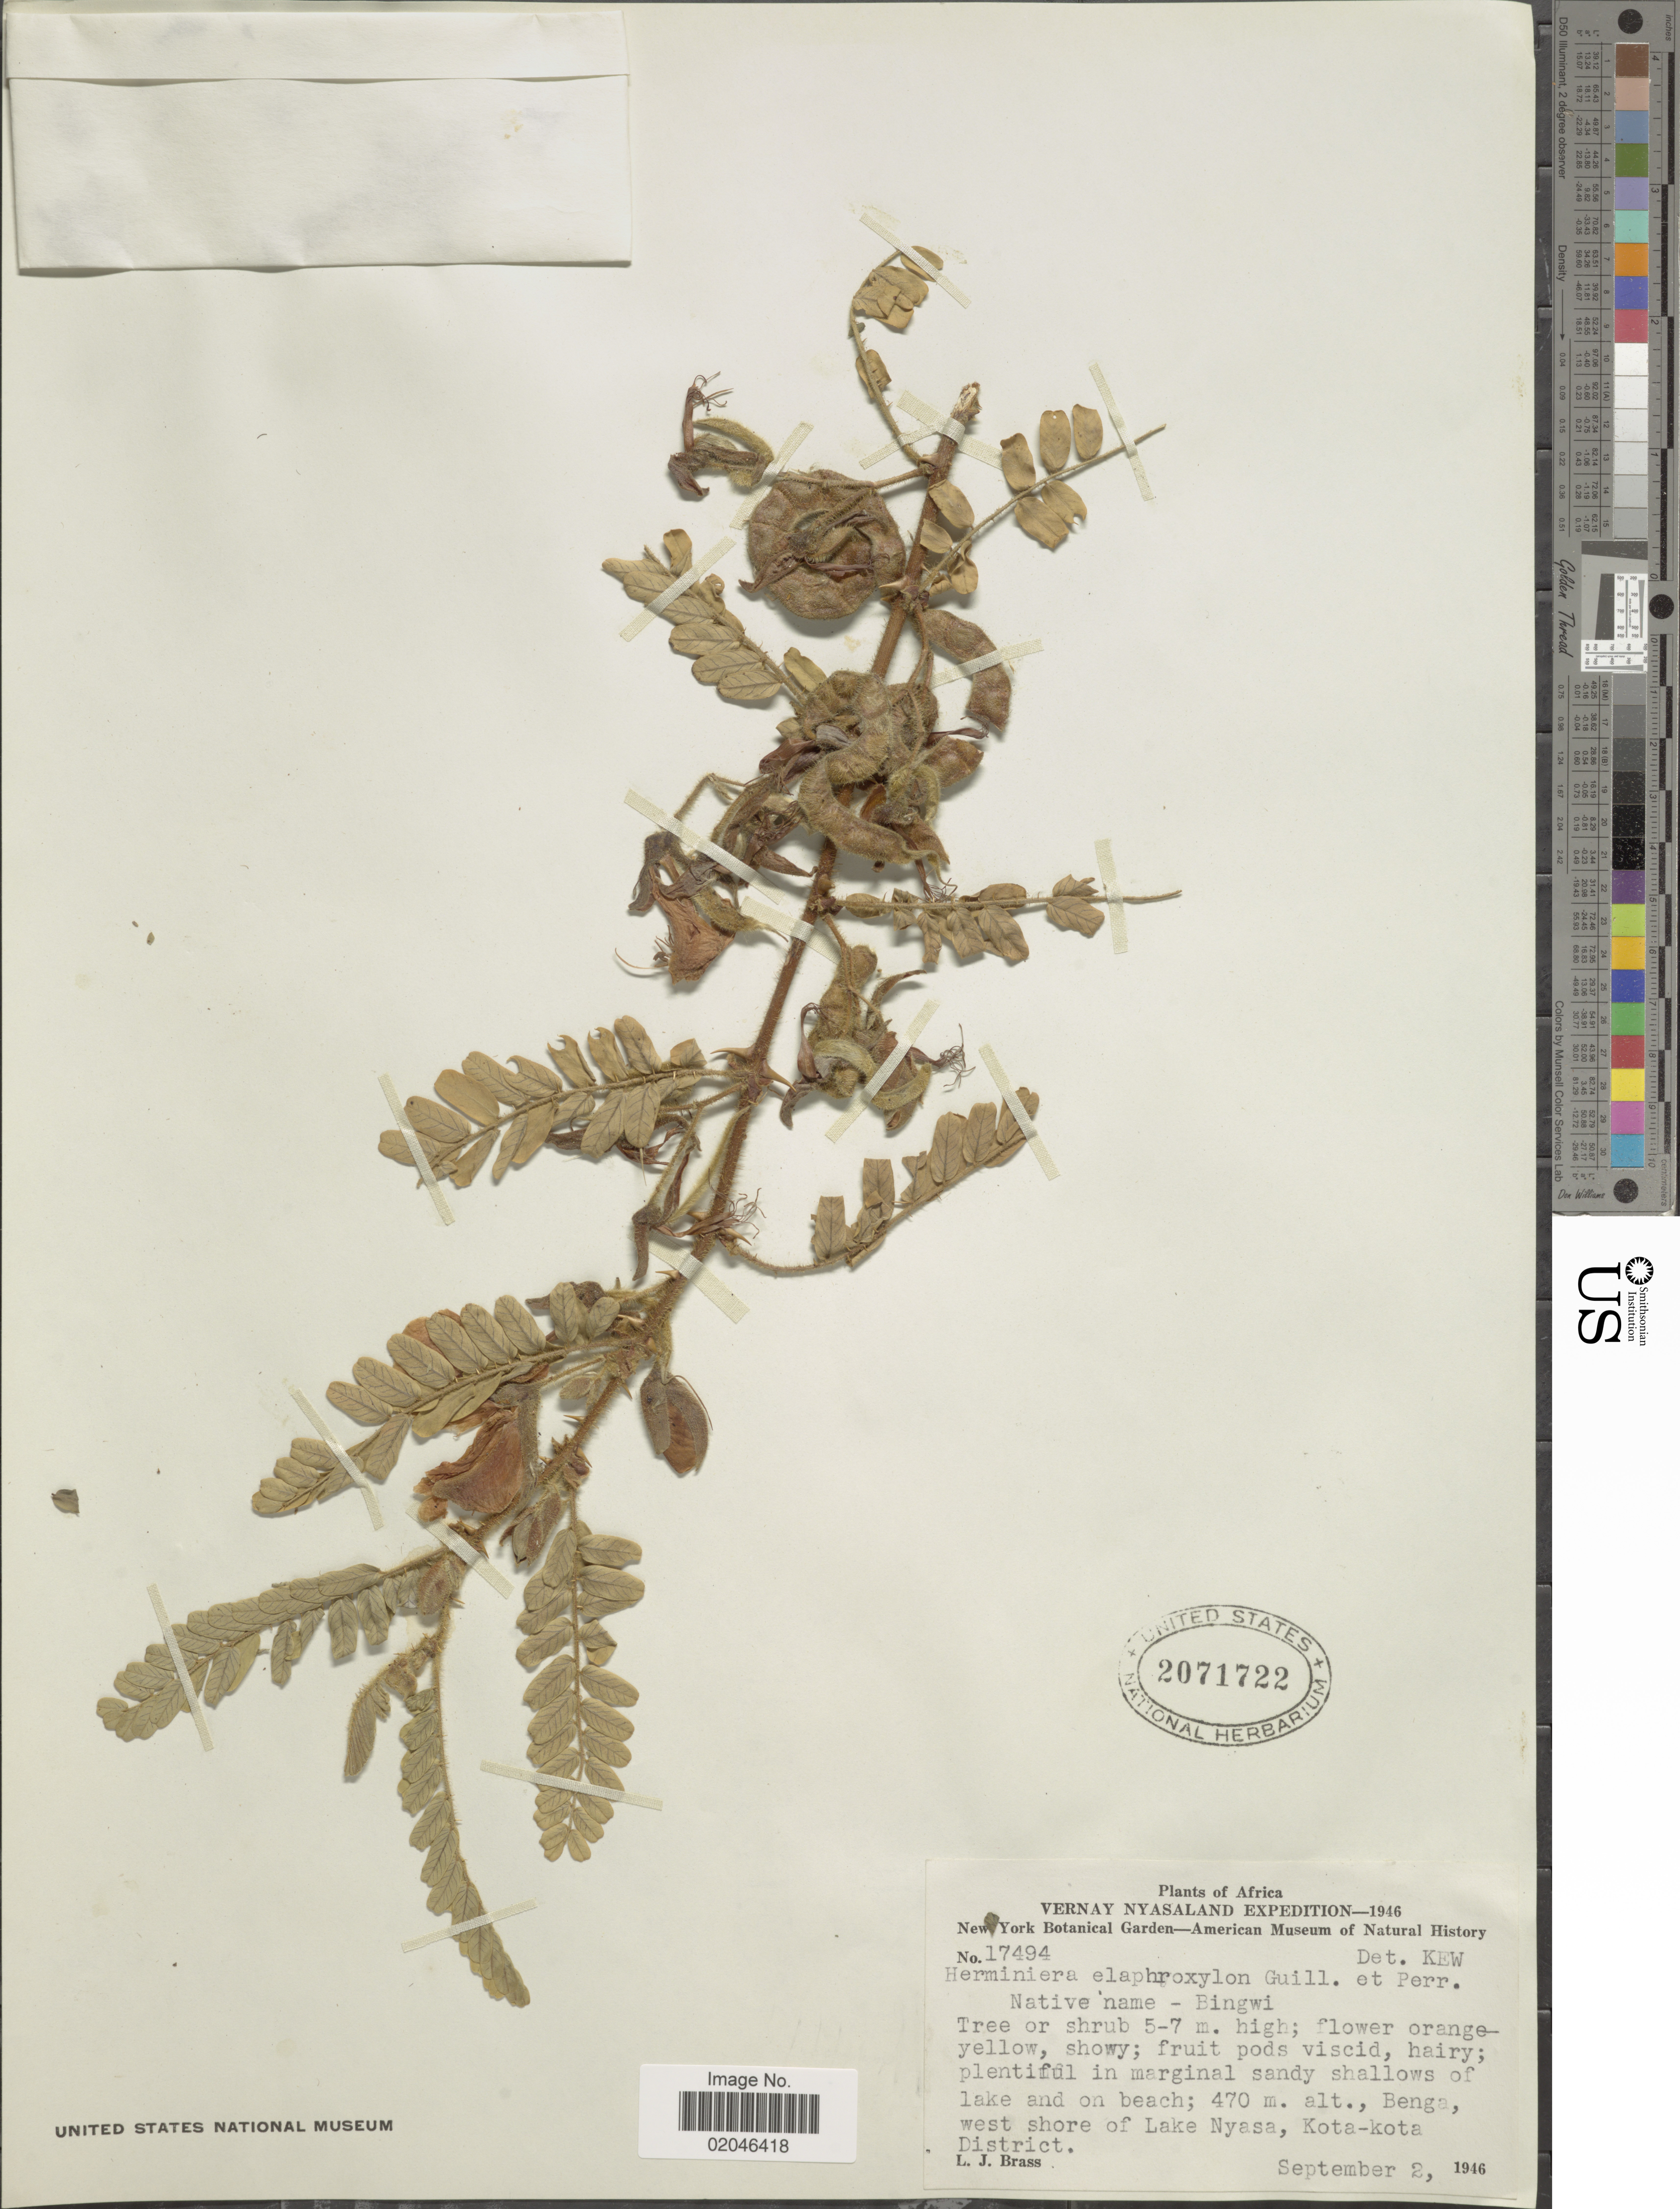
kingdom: Plantae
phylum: Tracheophyta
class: Magnoliopsida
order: Fabales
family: Fabaceae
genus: Aeschynomene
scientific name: Aeschynomene elaphroxylon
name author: (Guill. & Perr.) Taub.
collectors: L. J. Brass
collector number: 17494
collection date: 1946-09-02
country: Malawi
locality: Benga, west shore of Lake Nyasa, Kota-Kota District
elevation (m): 470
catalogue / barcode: US 2071722